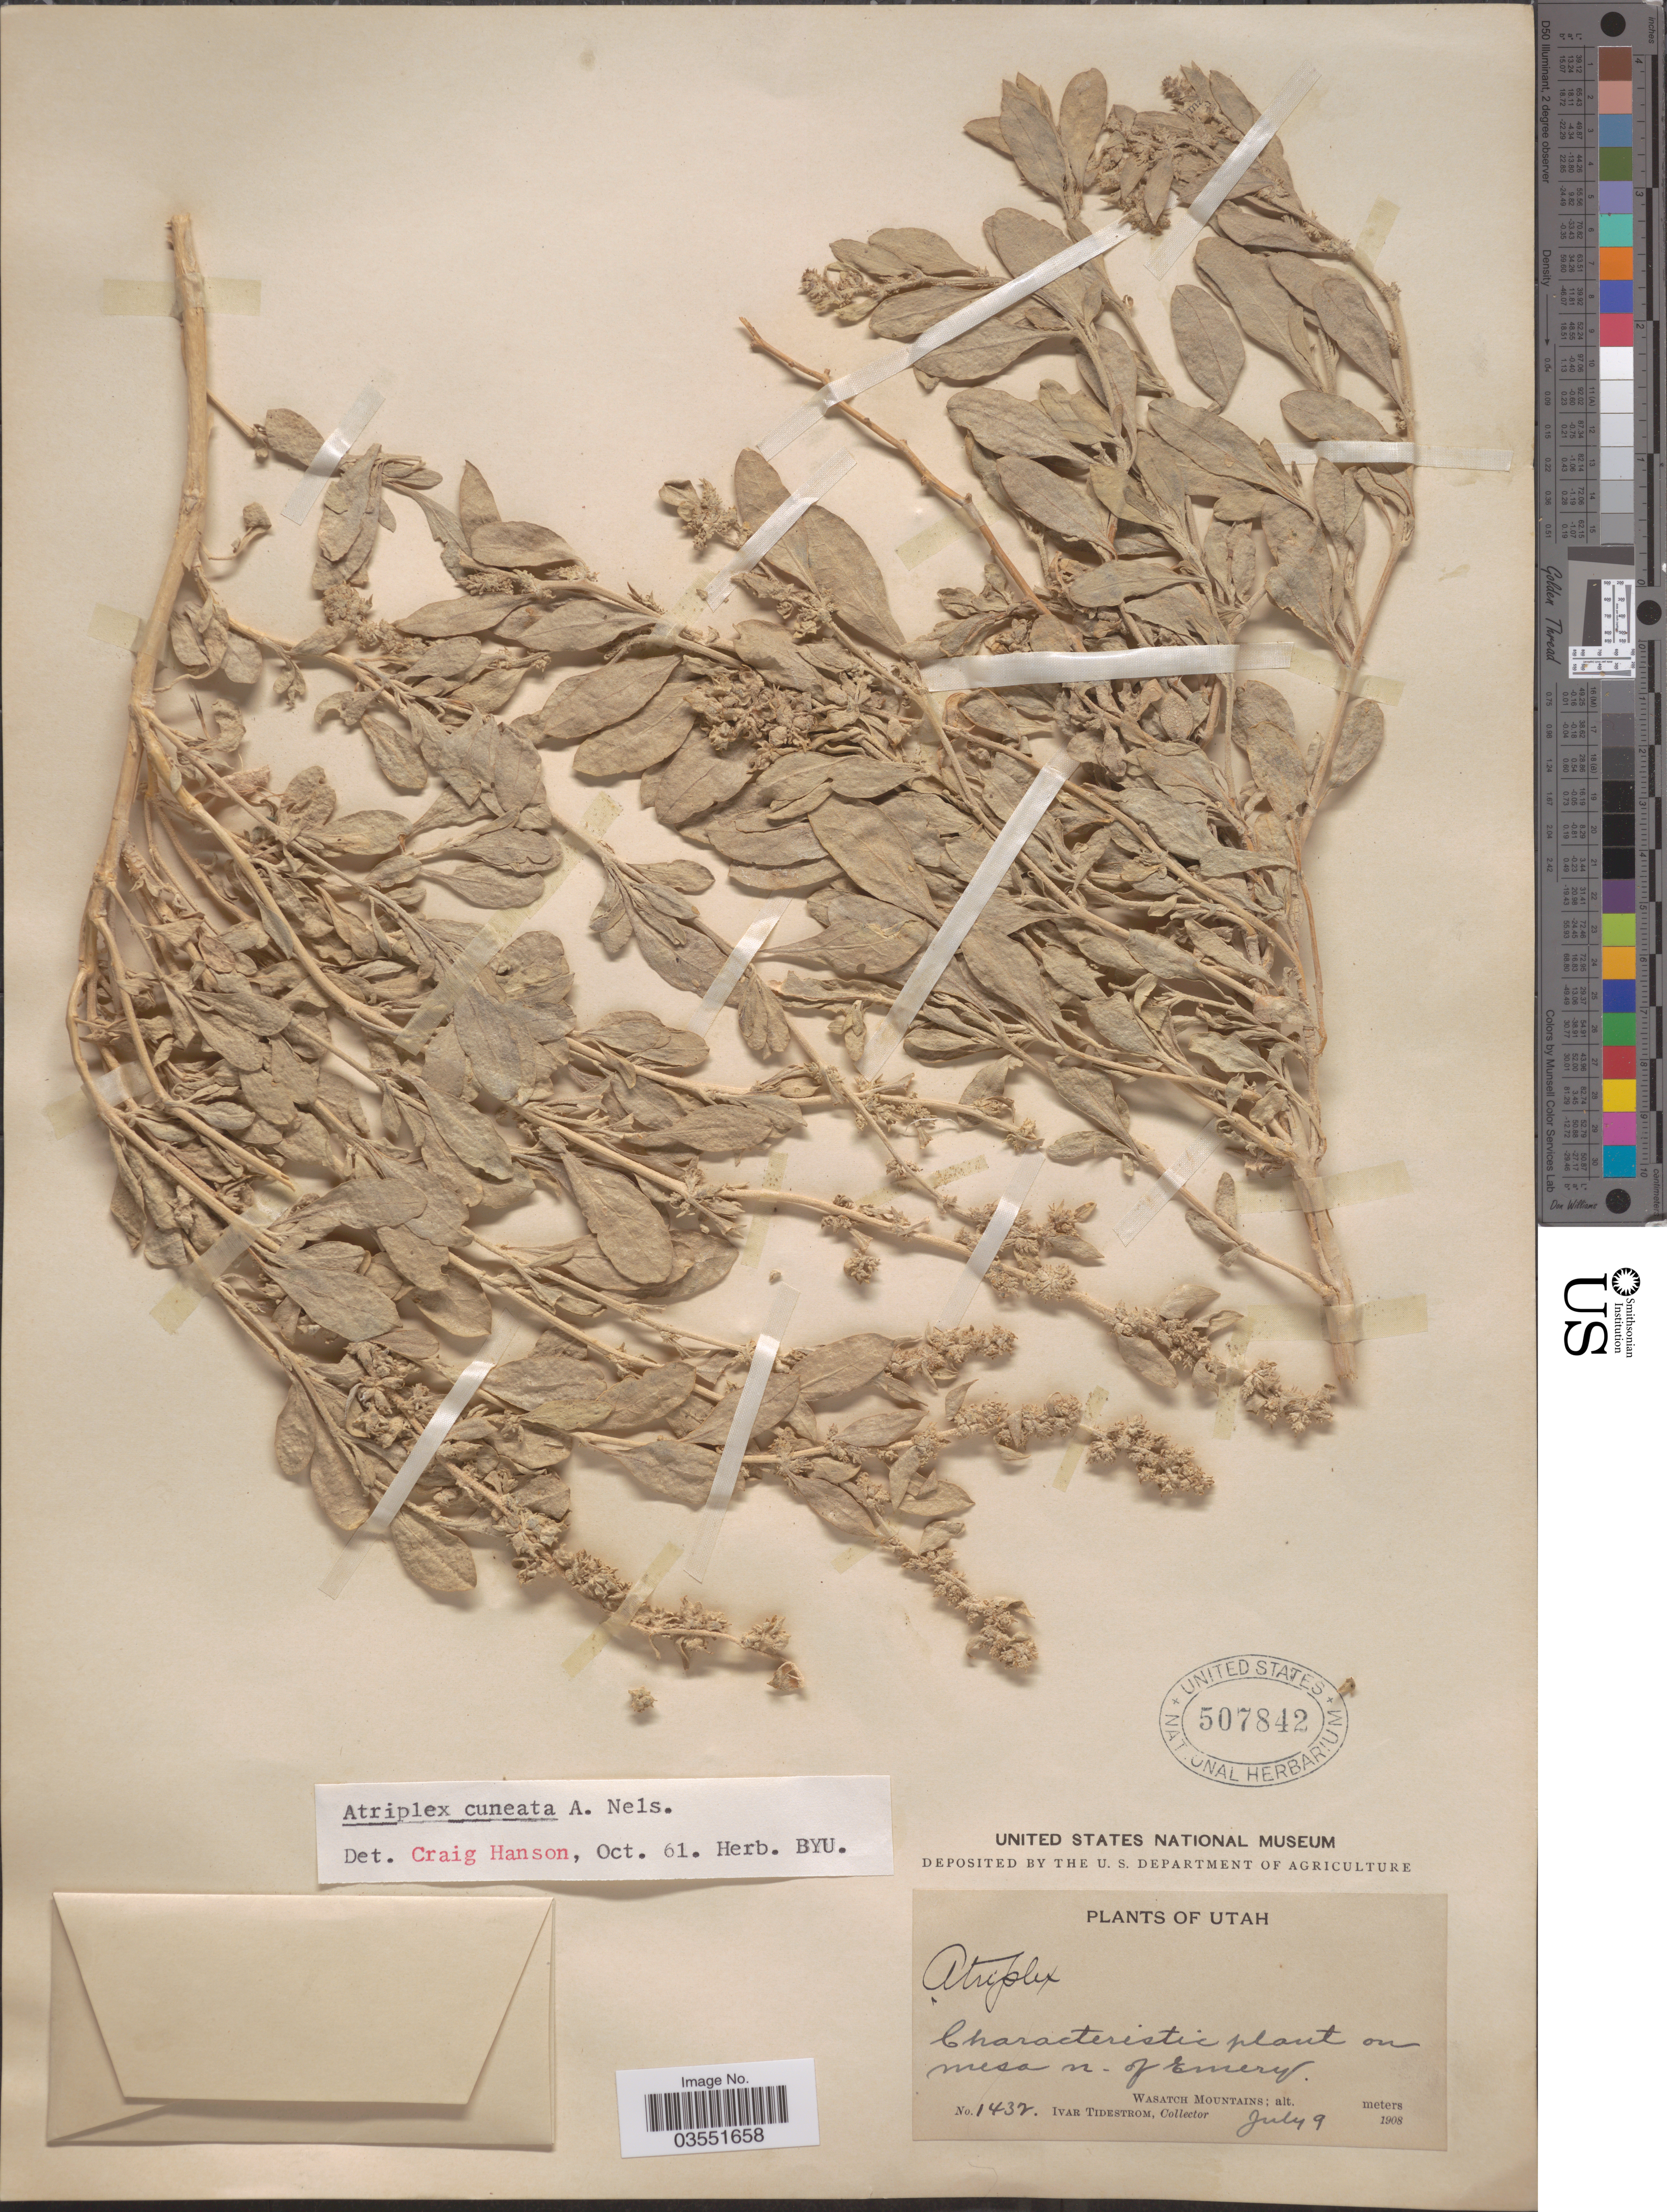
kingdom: Plantae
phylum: Tracheophyta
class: Magnoliopsida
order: Caryophyllales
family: Amaranthaceae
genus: Atriplex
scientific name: Atriplex cuneata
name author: A. Nelson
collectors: I. F. Tidestrom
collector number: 1432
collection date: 1908-07-09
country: United States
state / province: Utah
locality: On mesa n. of Emery. Wasatch Mountains.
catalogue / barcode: US 507842